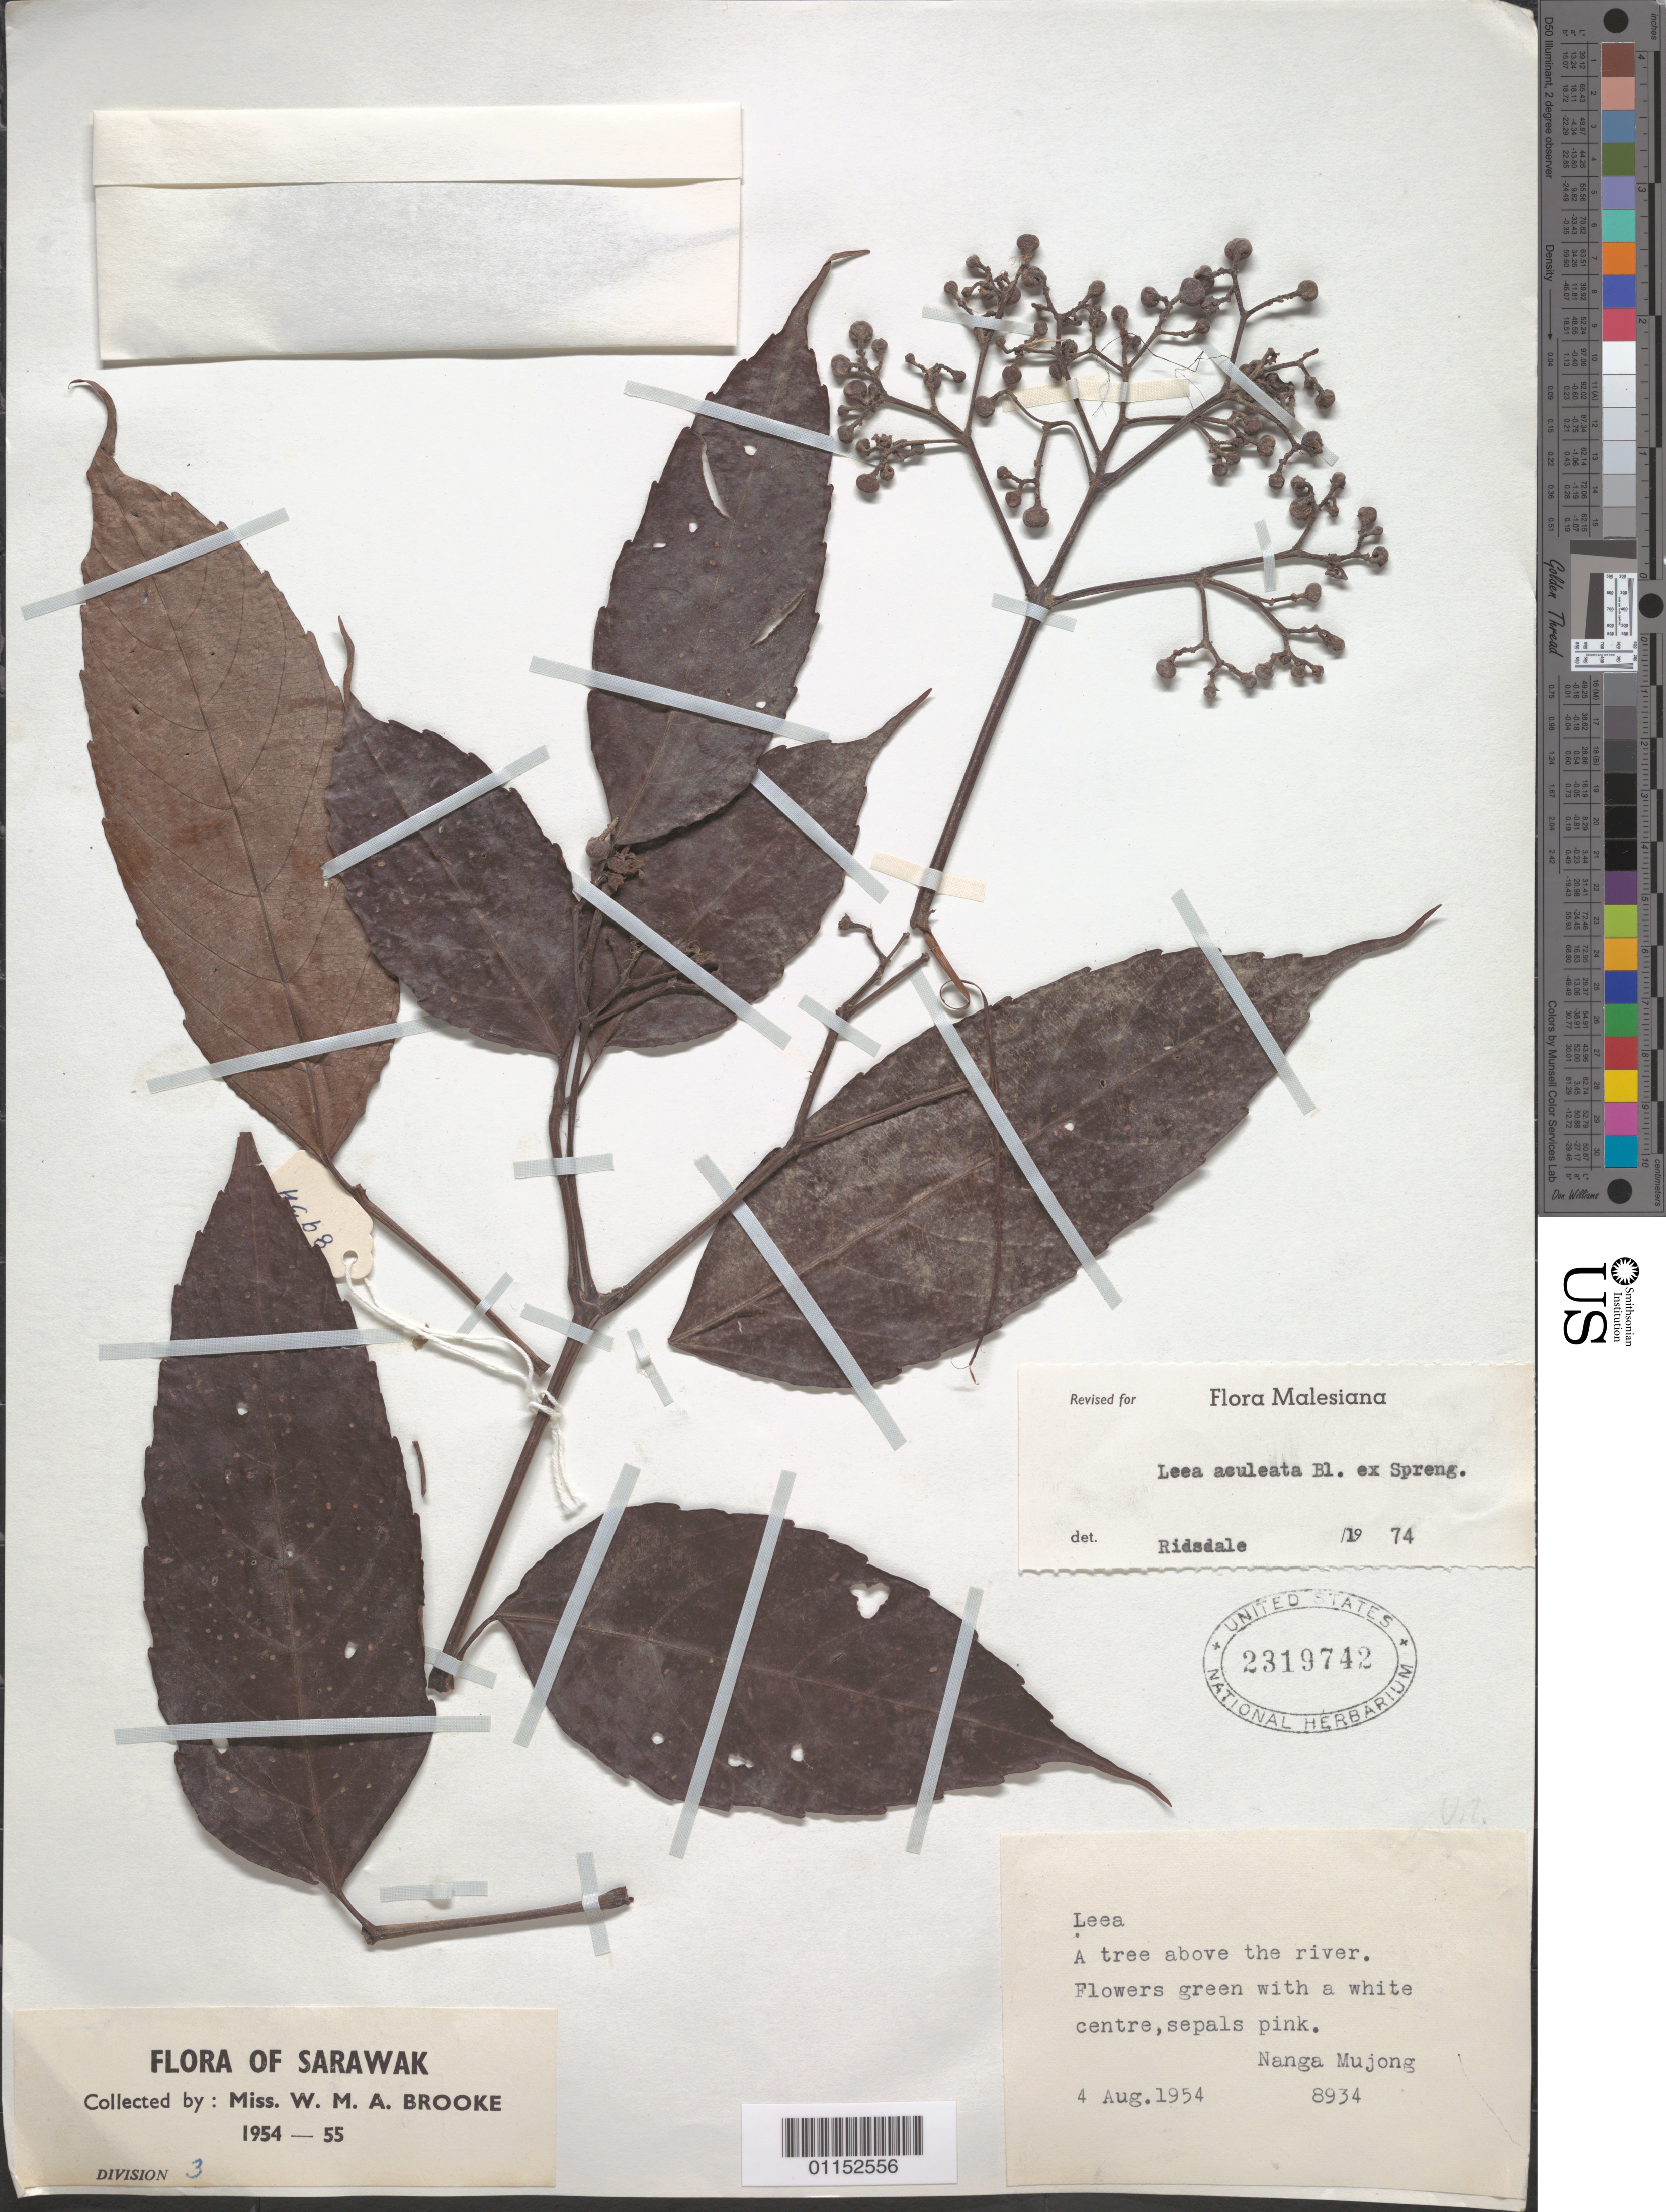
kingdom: Plantae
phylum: Tracheophyta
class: Magnoliopsida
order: Vitales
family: Vitaceae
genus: Leea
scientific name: Leea aculeata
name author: Blume ex Spreng.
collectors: W. Brooke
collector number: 8934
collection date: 1954-08-04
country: Indonesia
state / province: Sarawak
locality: Nanga Mujong.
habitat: A tree above the river.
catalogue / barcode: US 2319742